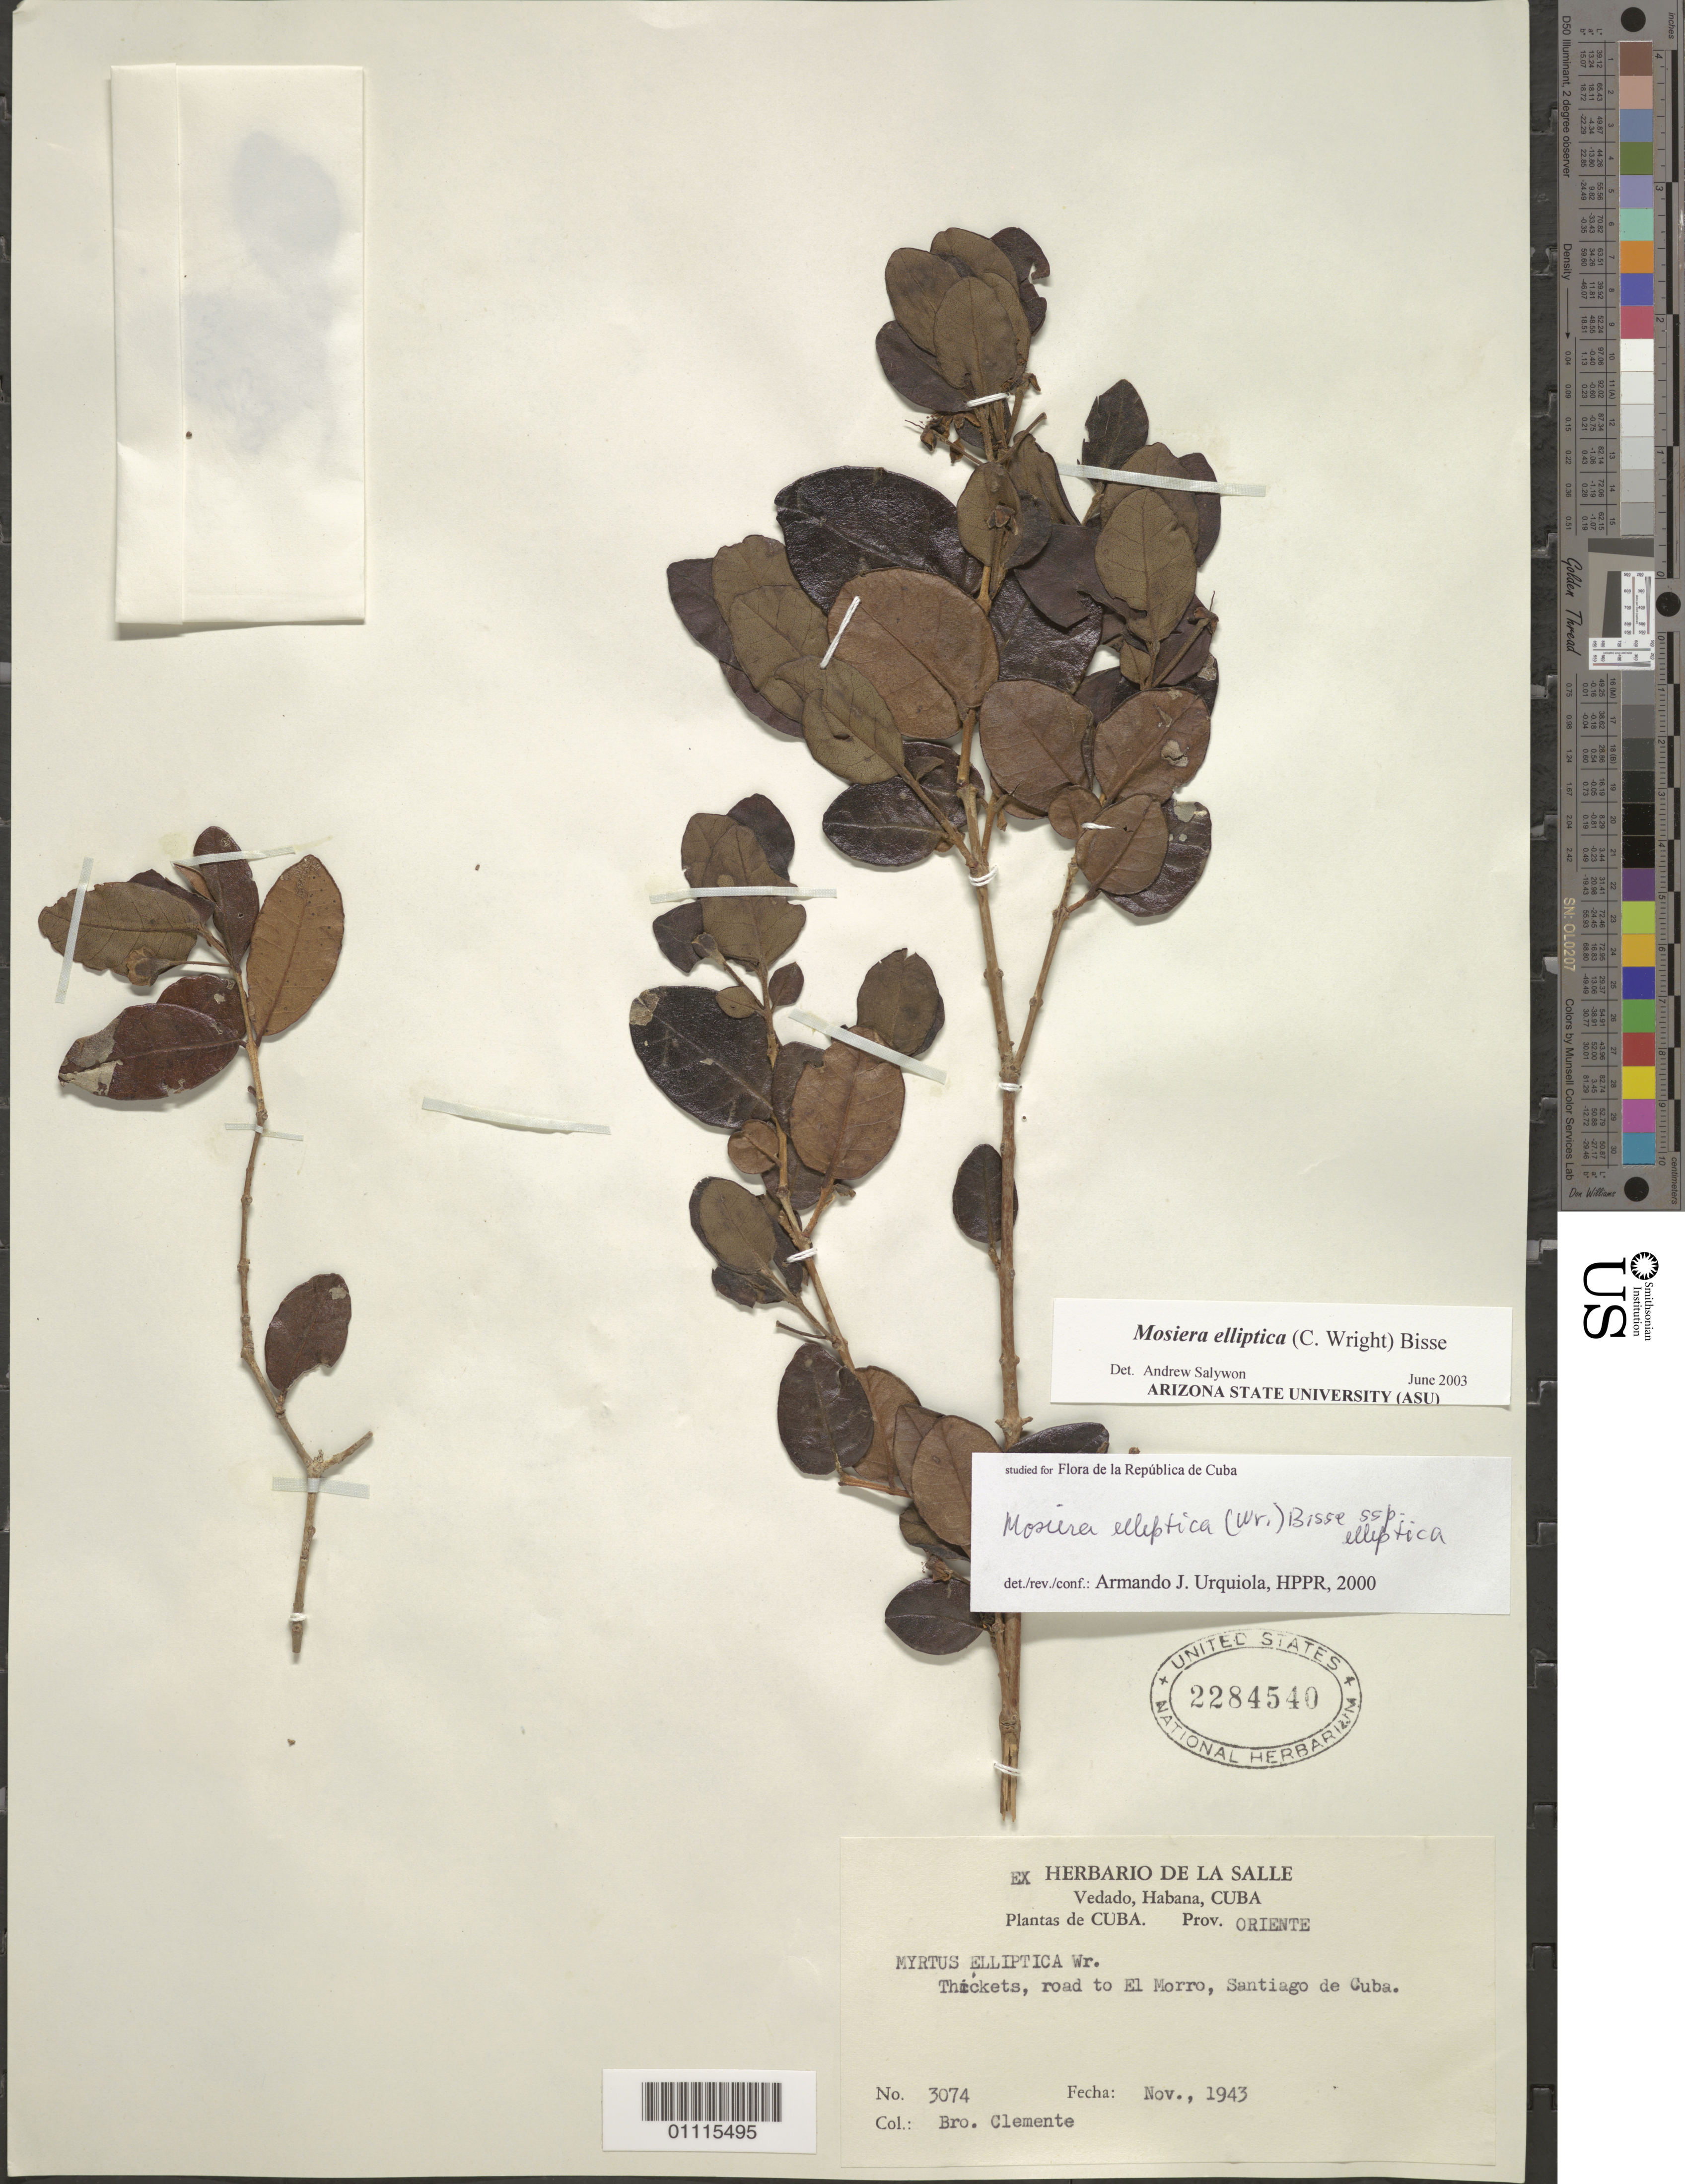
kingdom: Plantae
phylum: Tracheophyta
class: Magnoliopsida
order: Myrtales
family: Myrtaceae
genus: Mosiera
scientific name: Mosiera elliptica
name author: (C. Wright) Bisse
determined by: Salywon, A. M., (ASU)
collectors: Bro. Clemente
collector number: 3074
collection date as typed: Nov 1943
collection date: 1943-11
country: Cuba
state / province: Santiago de Cuba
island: Cuba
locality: Santiago de Cuba, road to El Morro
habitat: Thickets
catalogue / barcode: US 2284540